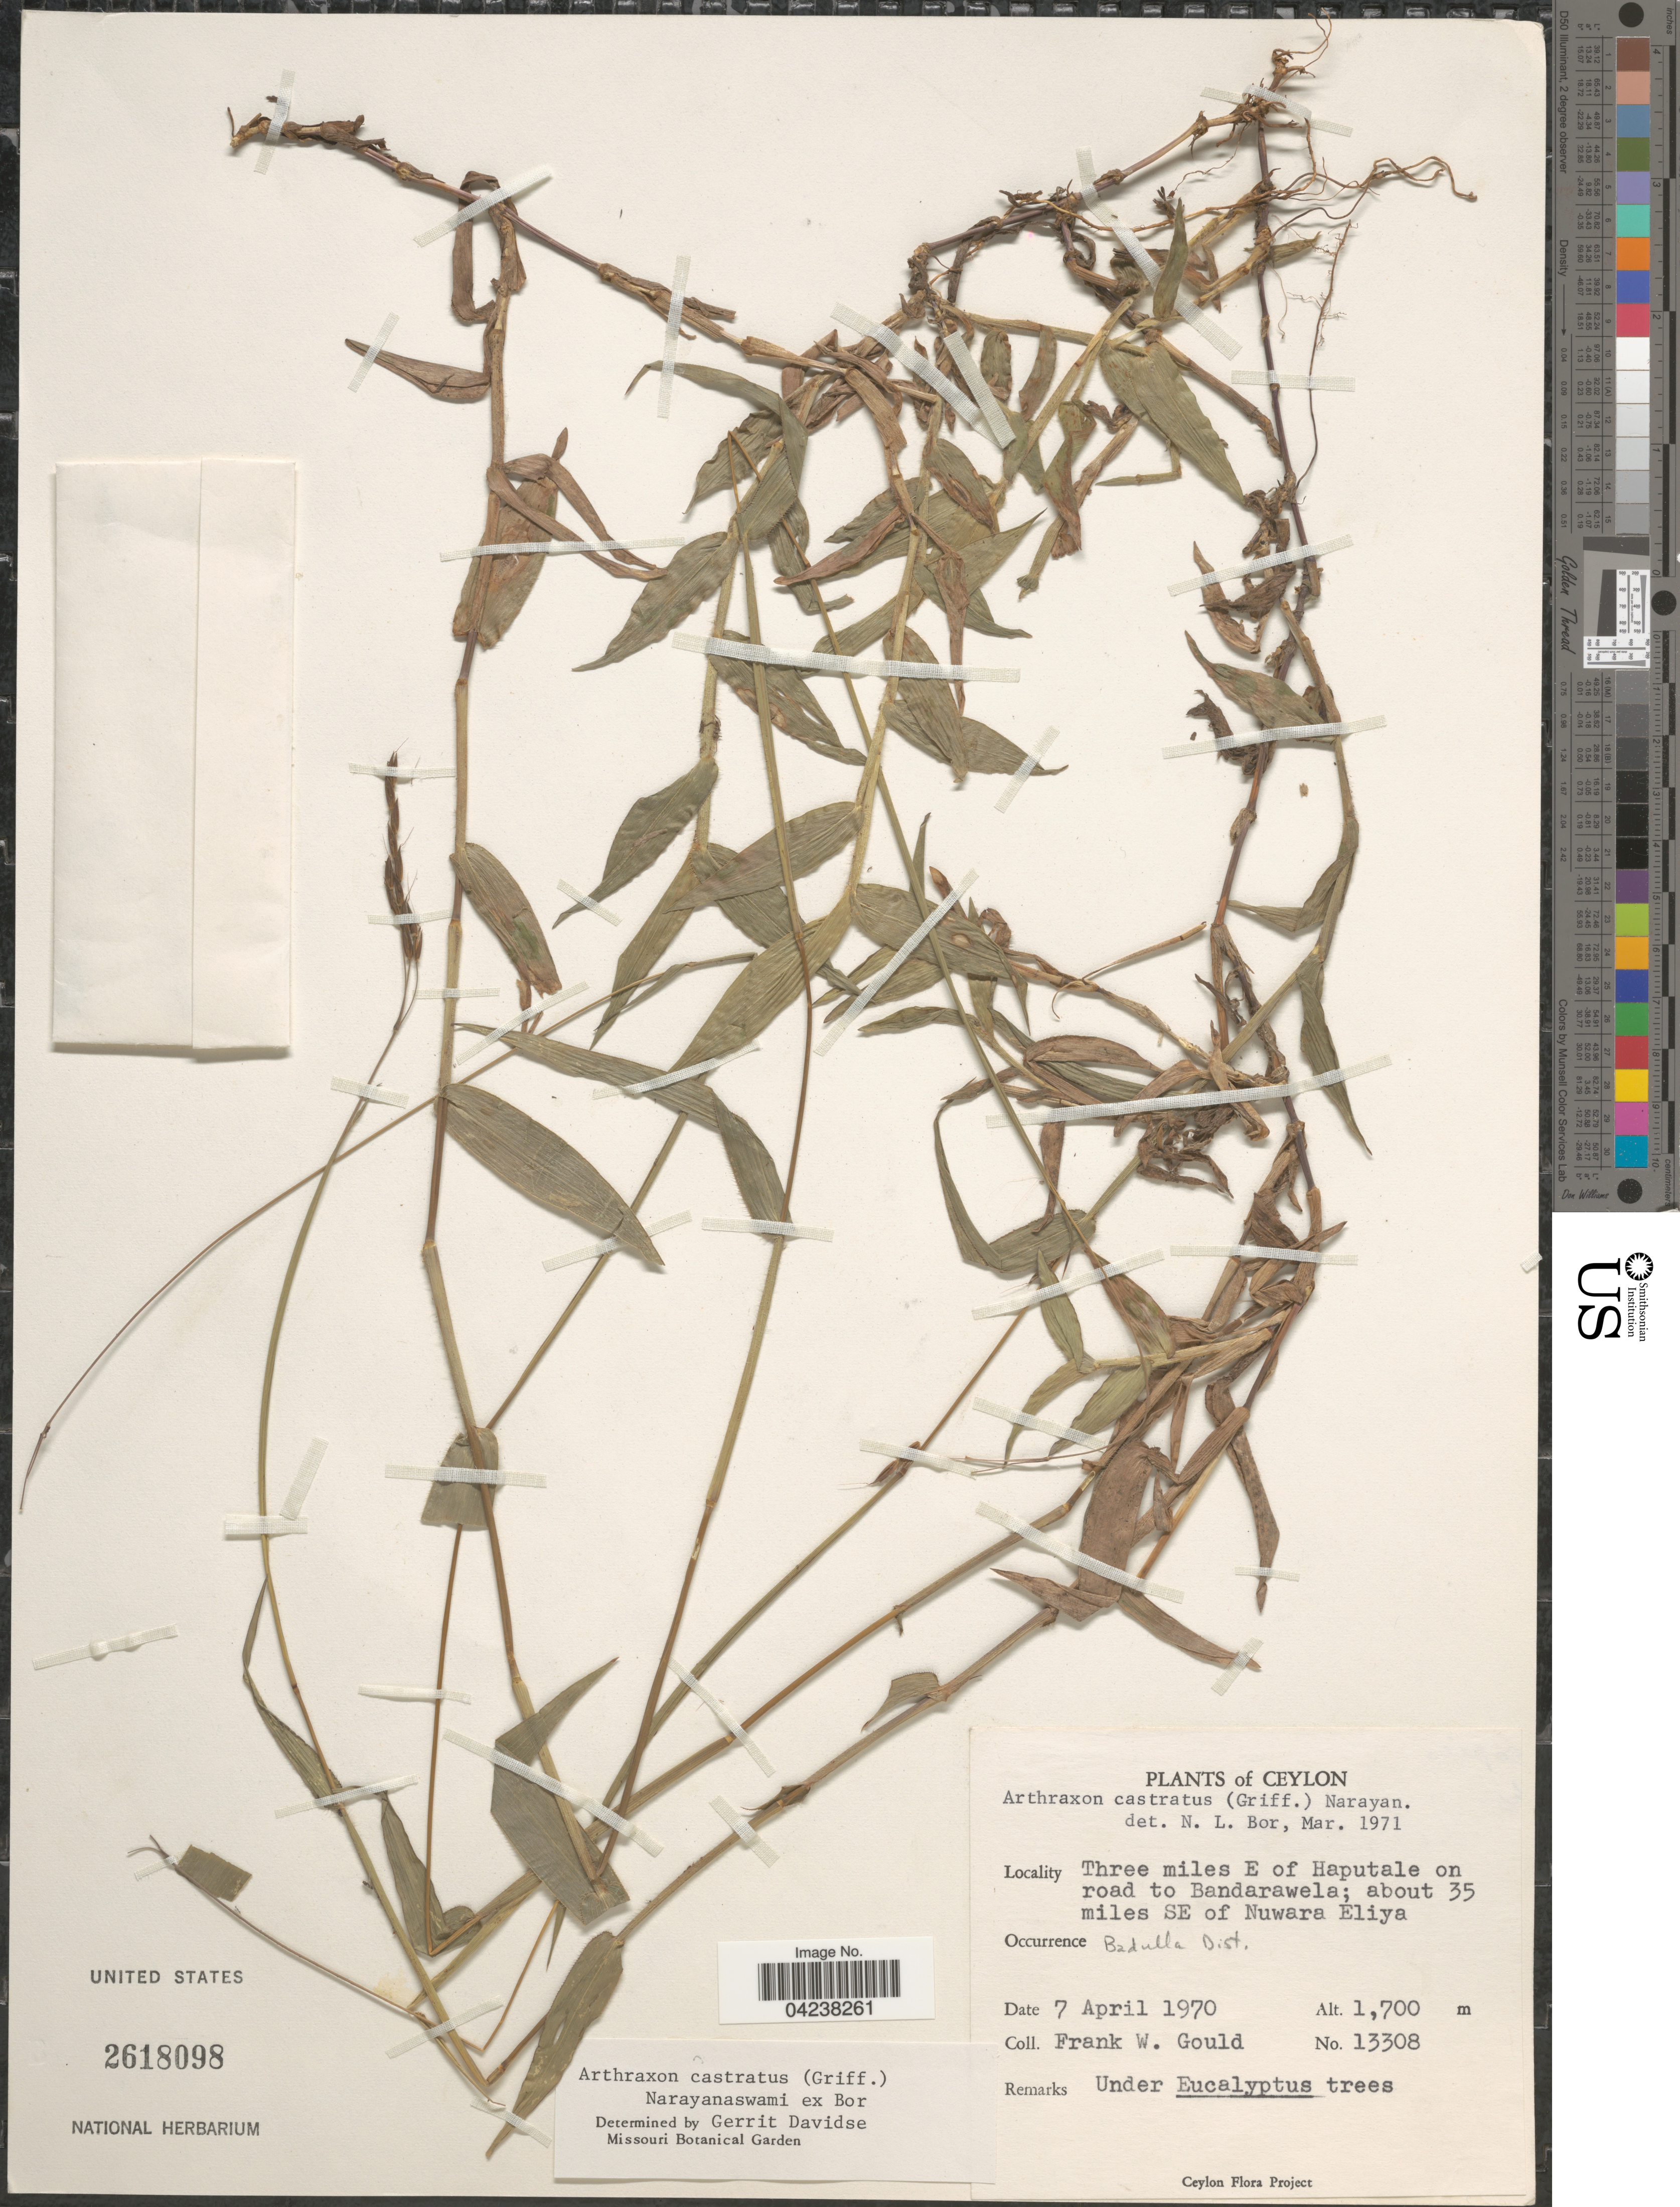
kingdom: Plantae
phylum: Tracheophyta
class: Liliopsida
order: Poales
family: Poaceae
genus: Arthraxon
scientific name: Arthraxon castratus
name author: (Griff.) V. Naray. ex Bor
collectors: F. W. Gould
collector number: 13308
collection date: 1970-04-07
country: Sri Lanka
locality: Ceylon. Three miles E of Haputale on road to Bandarawela; about 35 miles SE of Nuwara Eliya. Badulla Dist.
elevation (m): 1700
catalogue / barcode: US 2618098